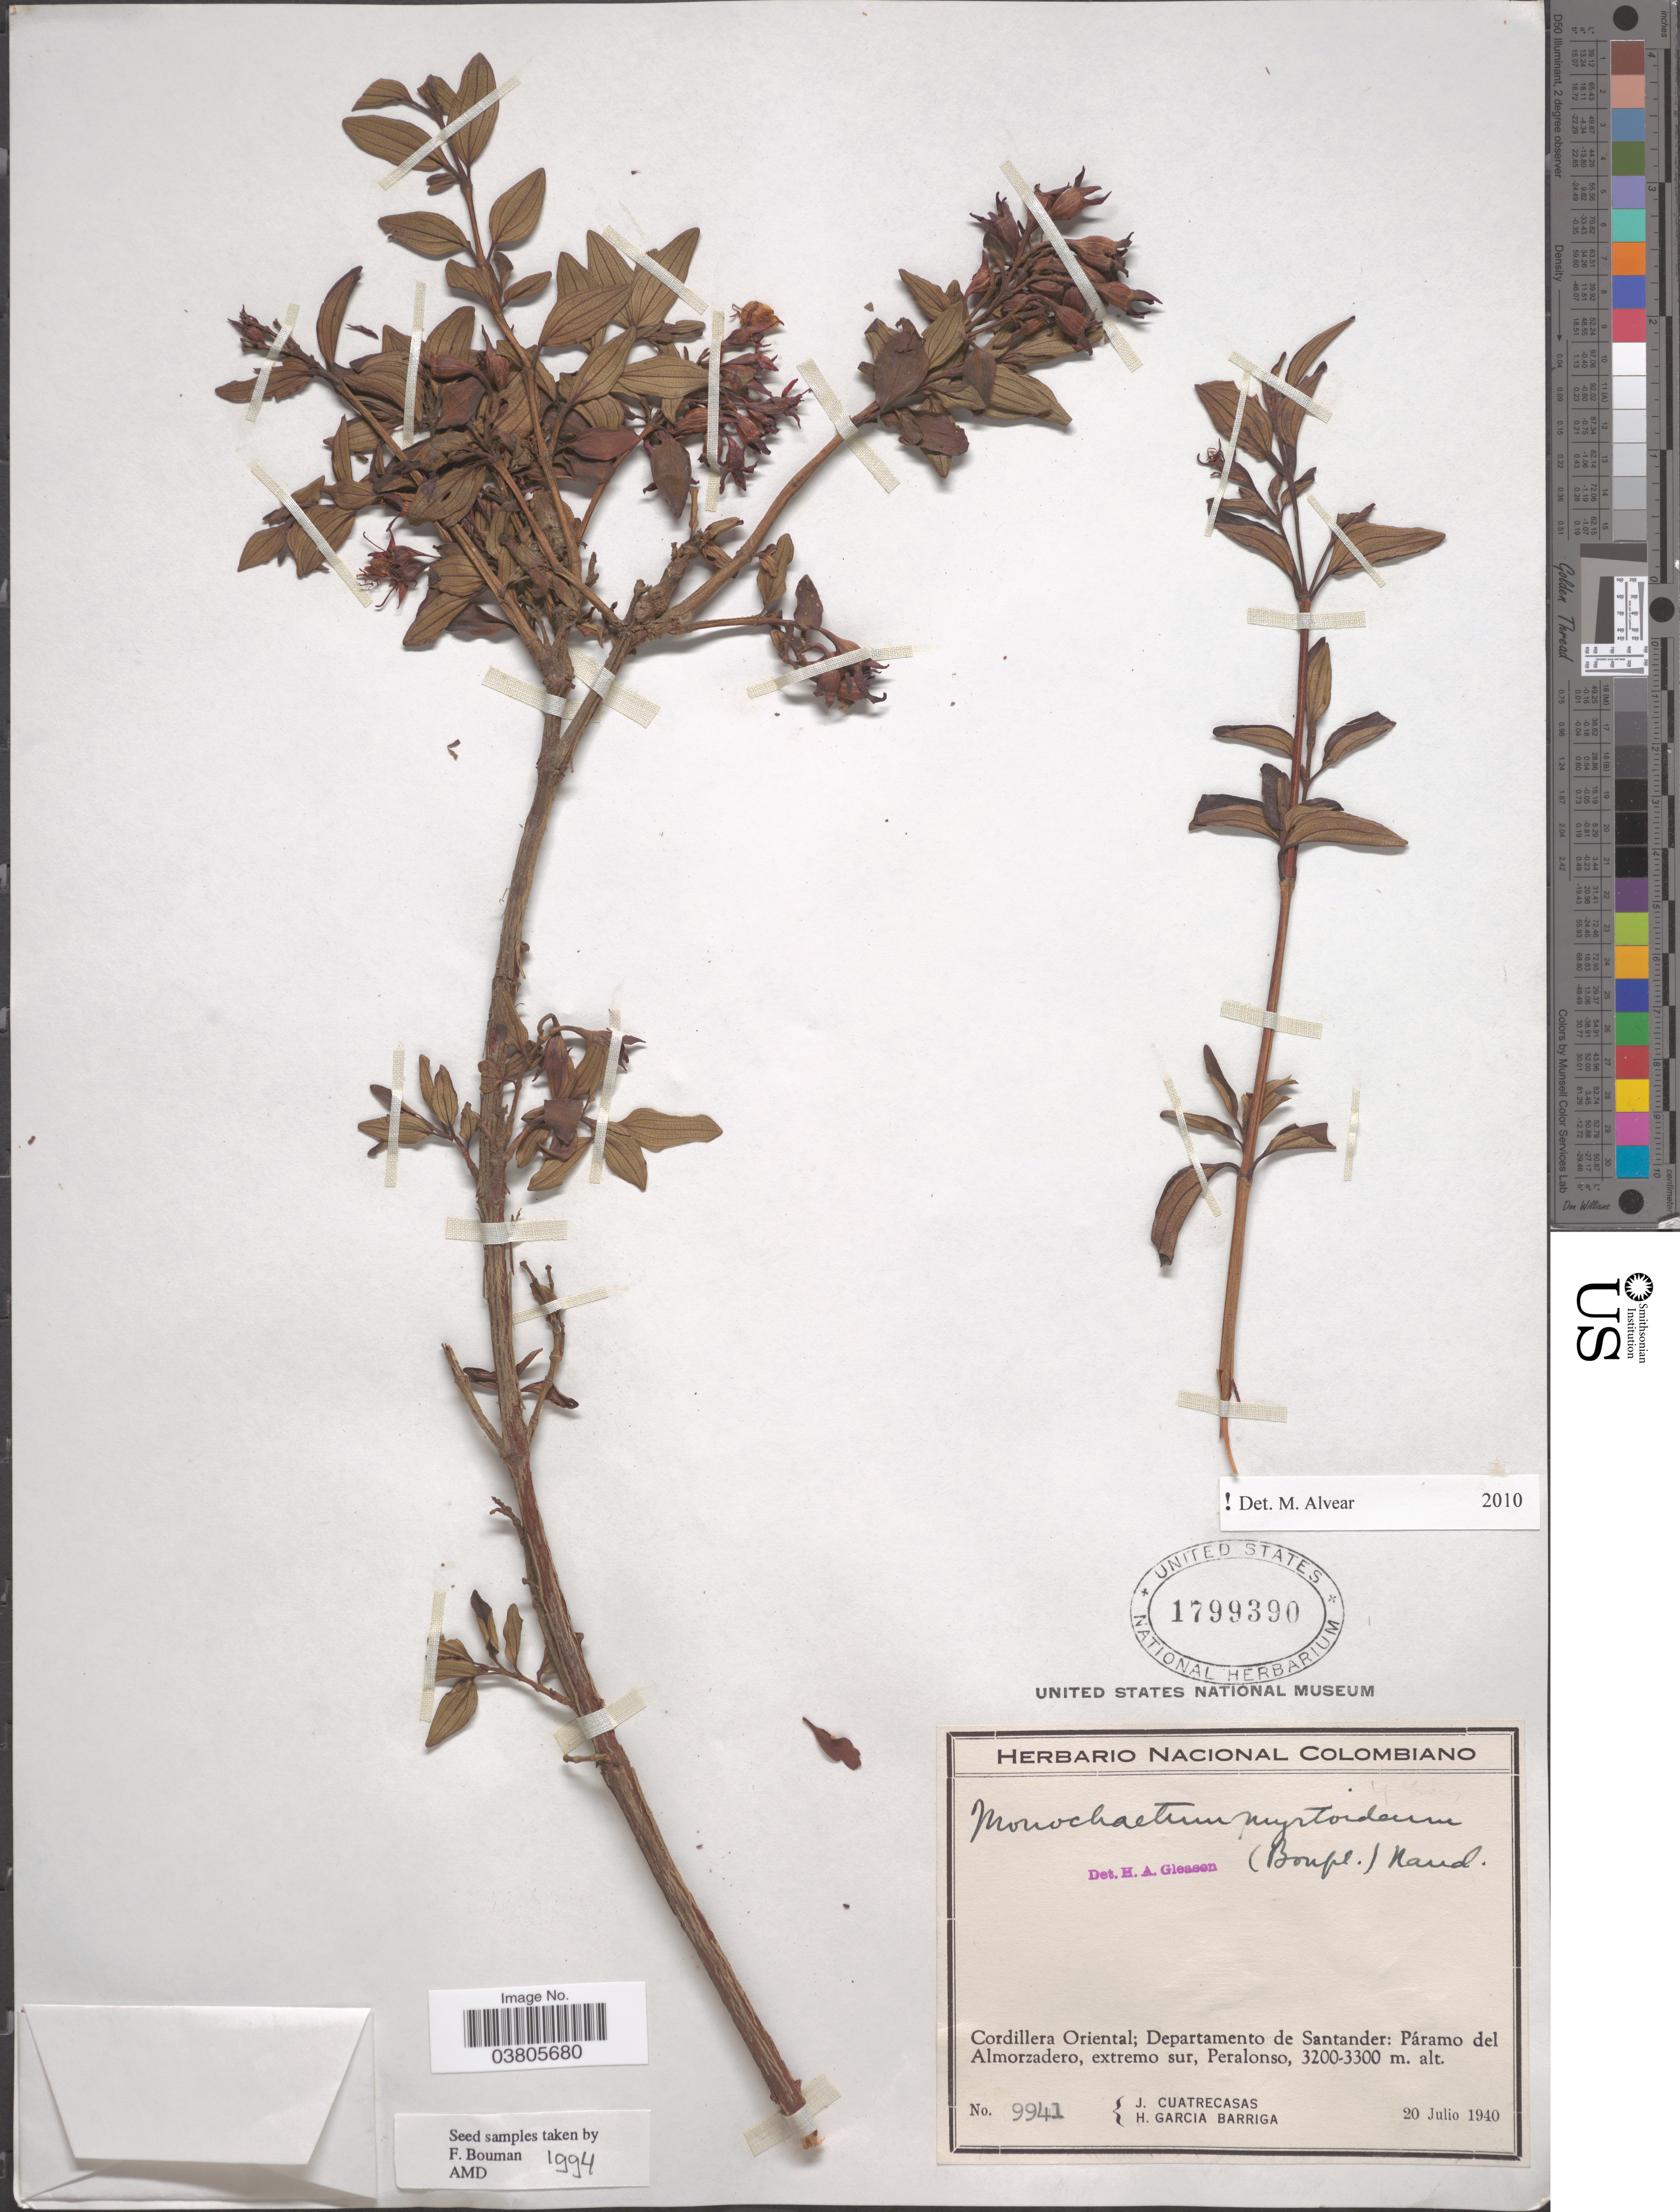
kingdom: Plantae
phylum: Tracheophyta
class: Magnoliopsida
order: Myrtales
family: Melastomataceae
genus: Monochaetum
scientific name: Monochaetum myrtoideum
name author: Naudin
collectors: J. Cuatrecasas & H. García Barriga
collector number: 9941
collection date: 1940-07-20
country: Colombia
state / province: Santander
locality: Cordillera Oriental; Departamento de Santander: Páramo del Almorzadero, extremo sur, Peralonos.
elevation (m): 3200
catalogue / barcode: US 1799390